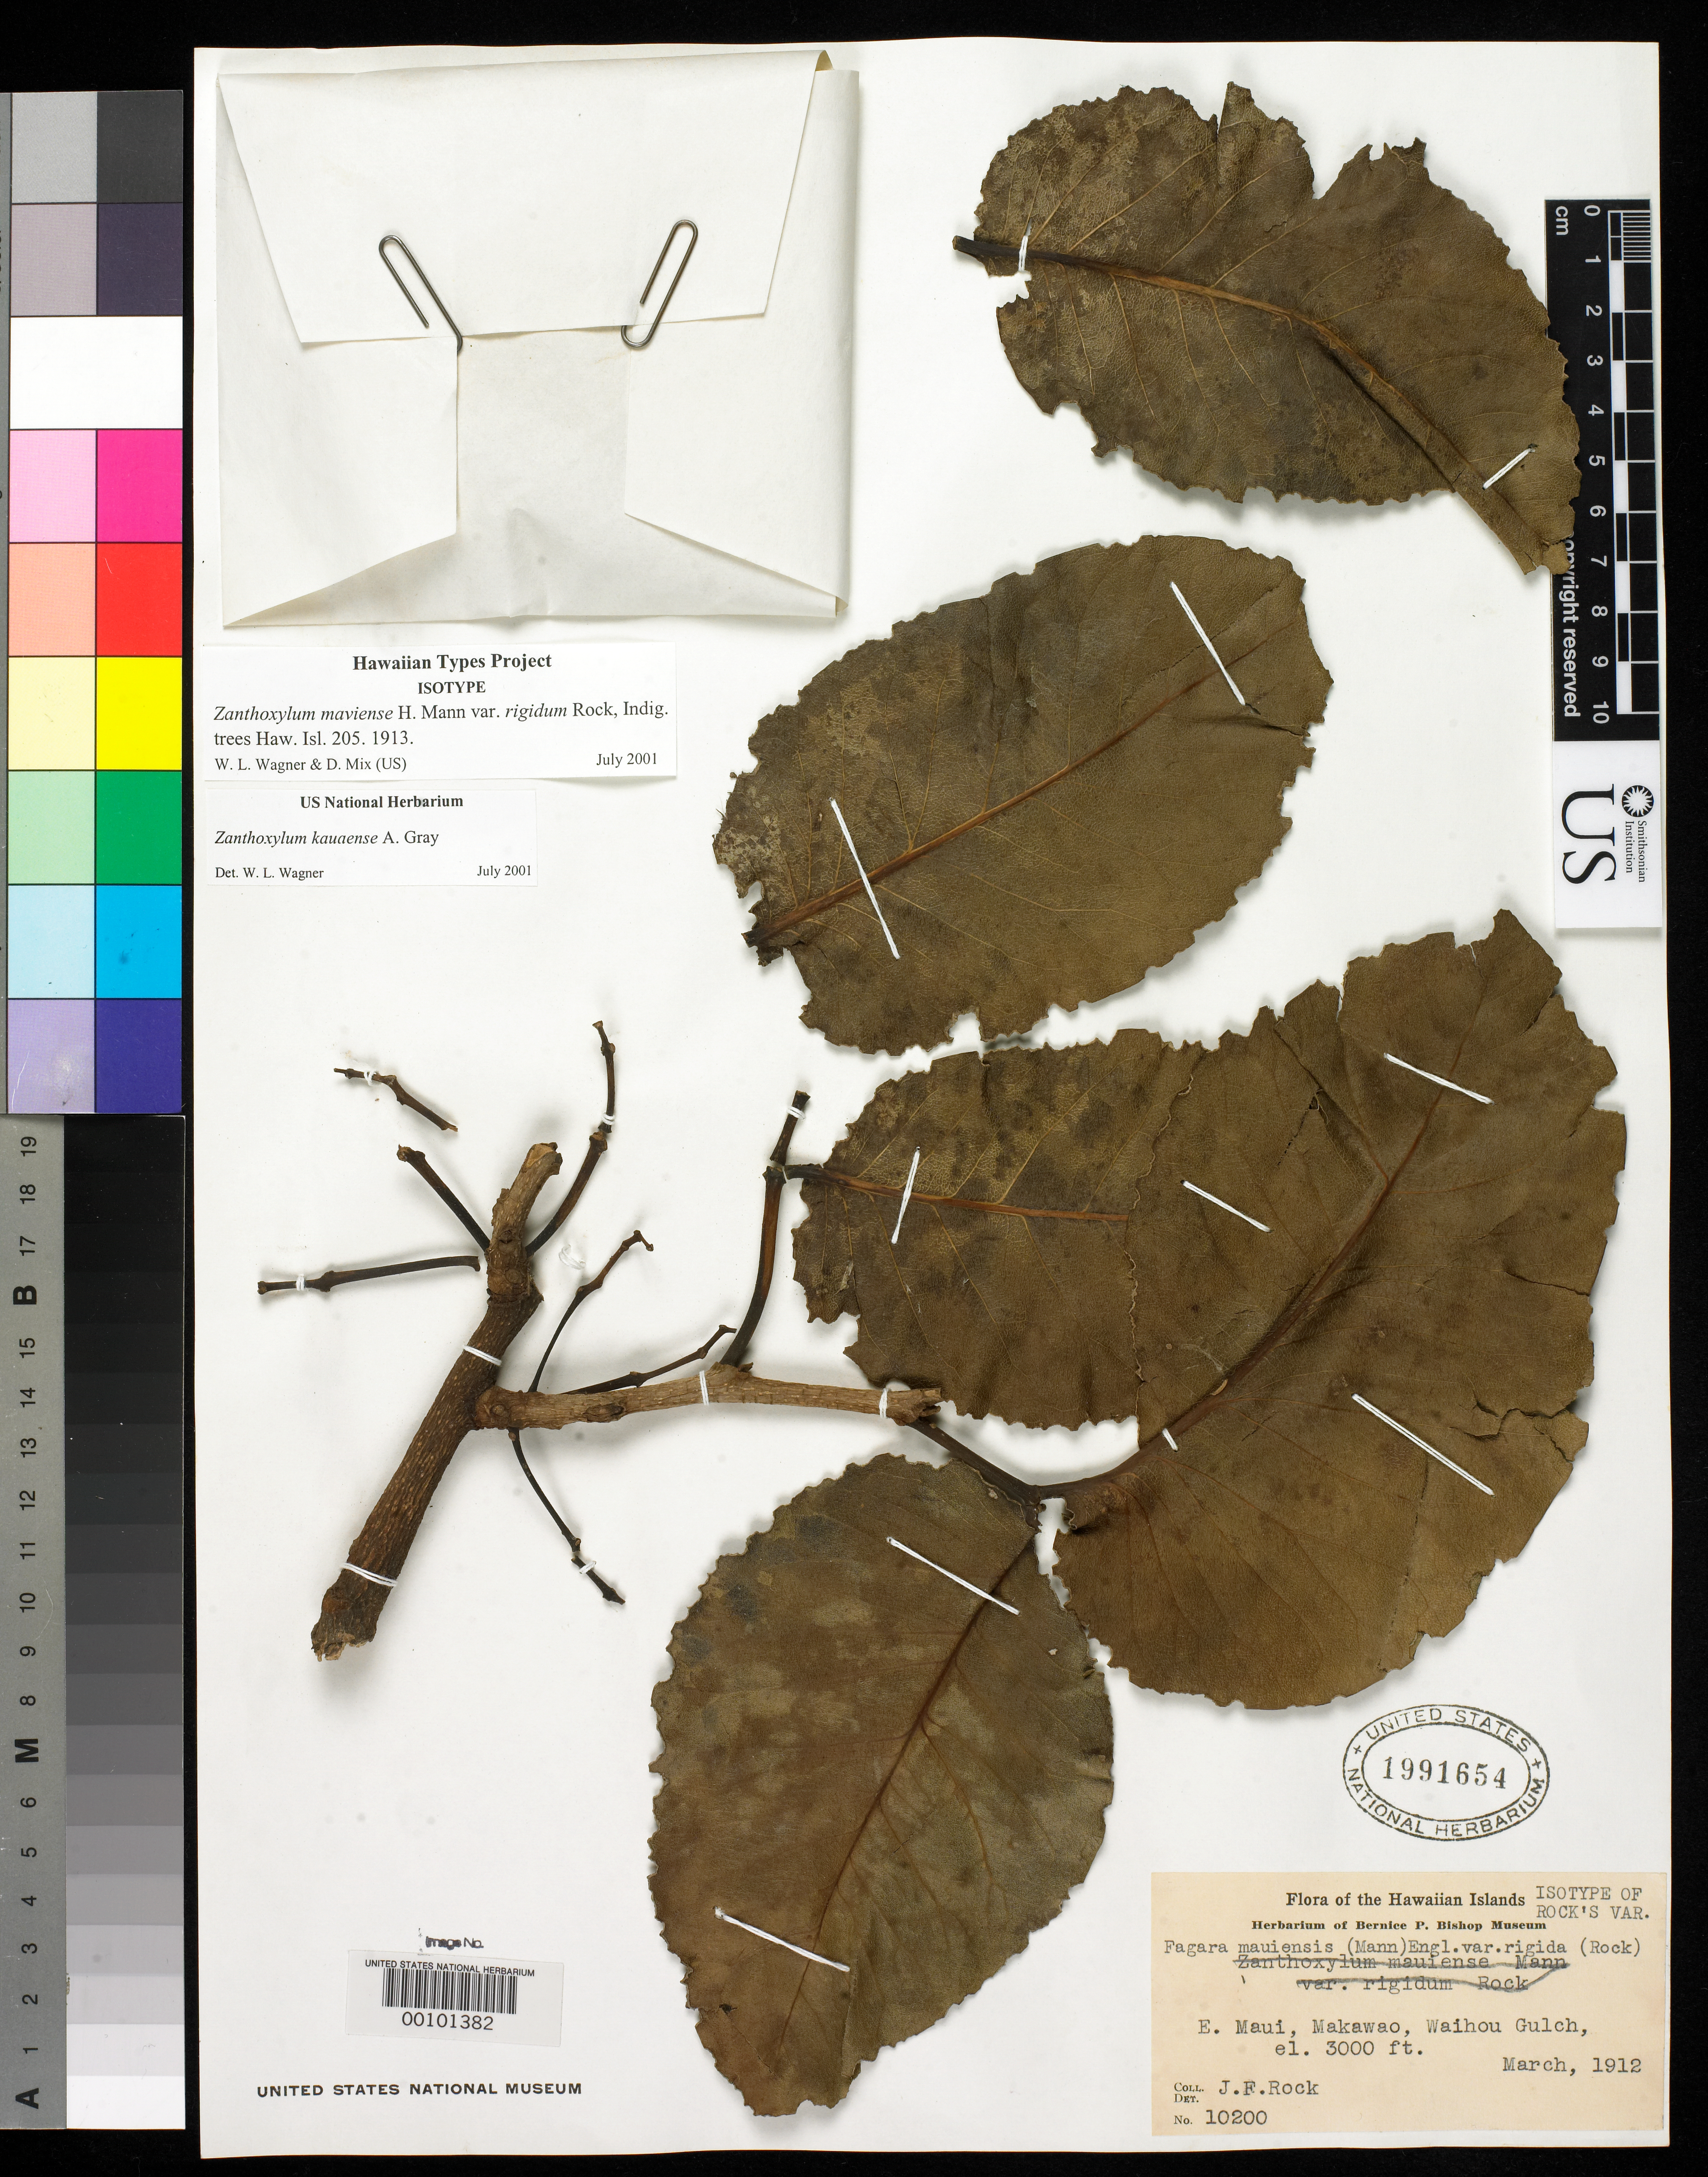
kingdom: Plantae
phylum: Tracheophyta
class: Magnoliopsida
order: Sapindales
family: Rutaceae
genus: Zanthoxylum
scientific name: Zanthoxylum mauiense var. rigidum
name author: Rock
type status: Isotype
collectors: J. F. Rock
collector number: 10200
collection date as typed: Mar 1912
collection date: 1912-03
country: United States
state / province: Hawaii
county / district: Maui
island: Maui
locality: Maui, back of Makawao, in Waihou Gulch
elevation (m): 914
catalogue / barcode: US 1991654